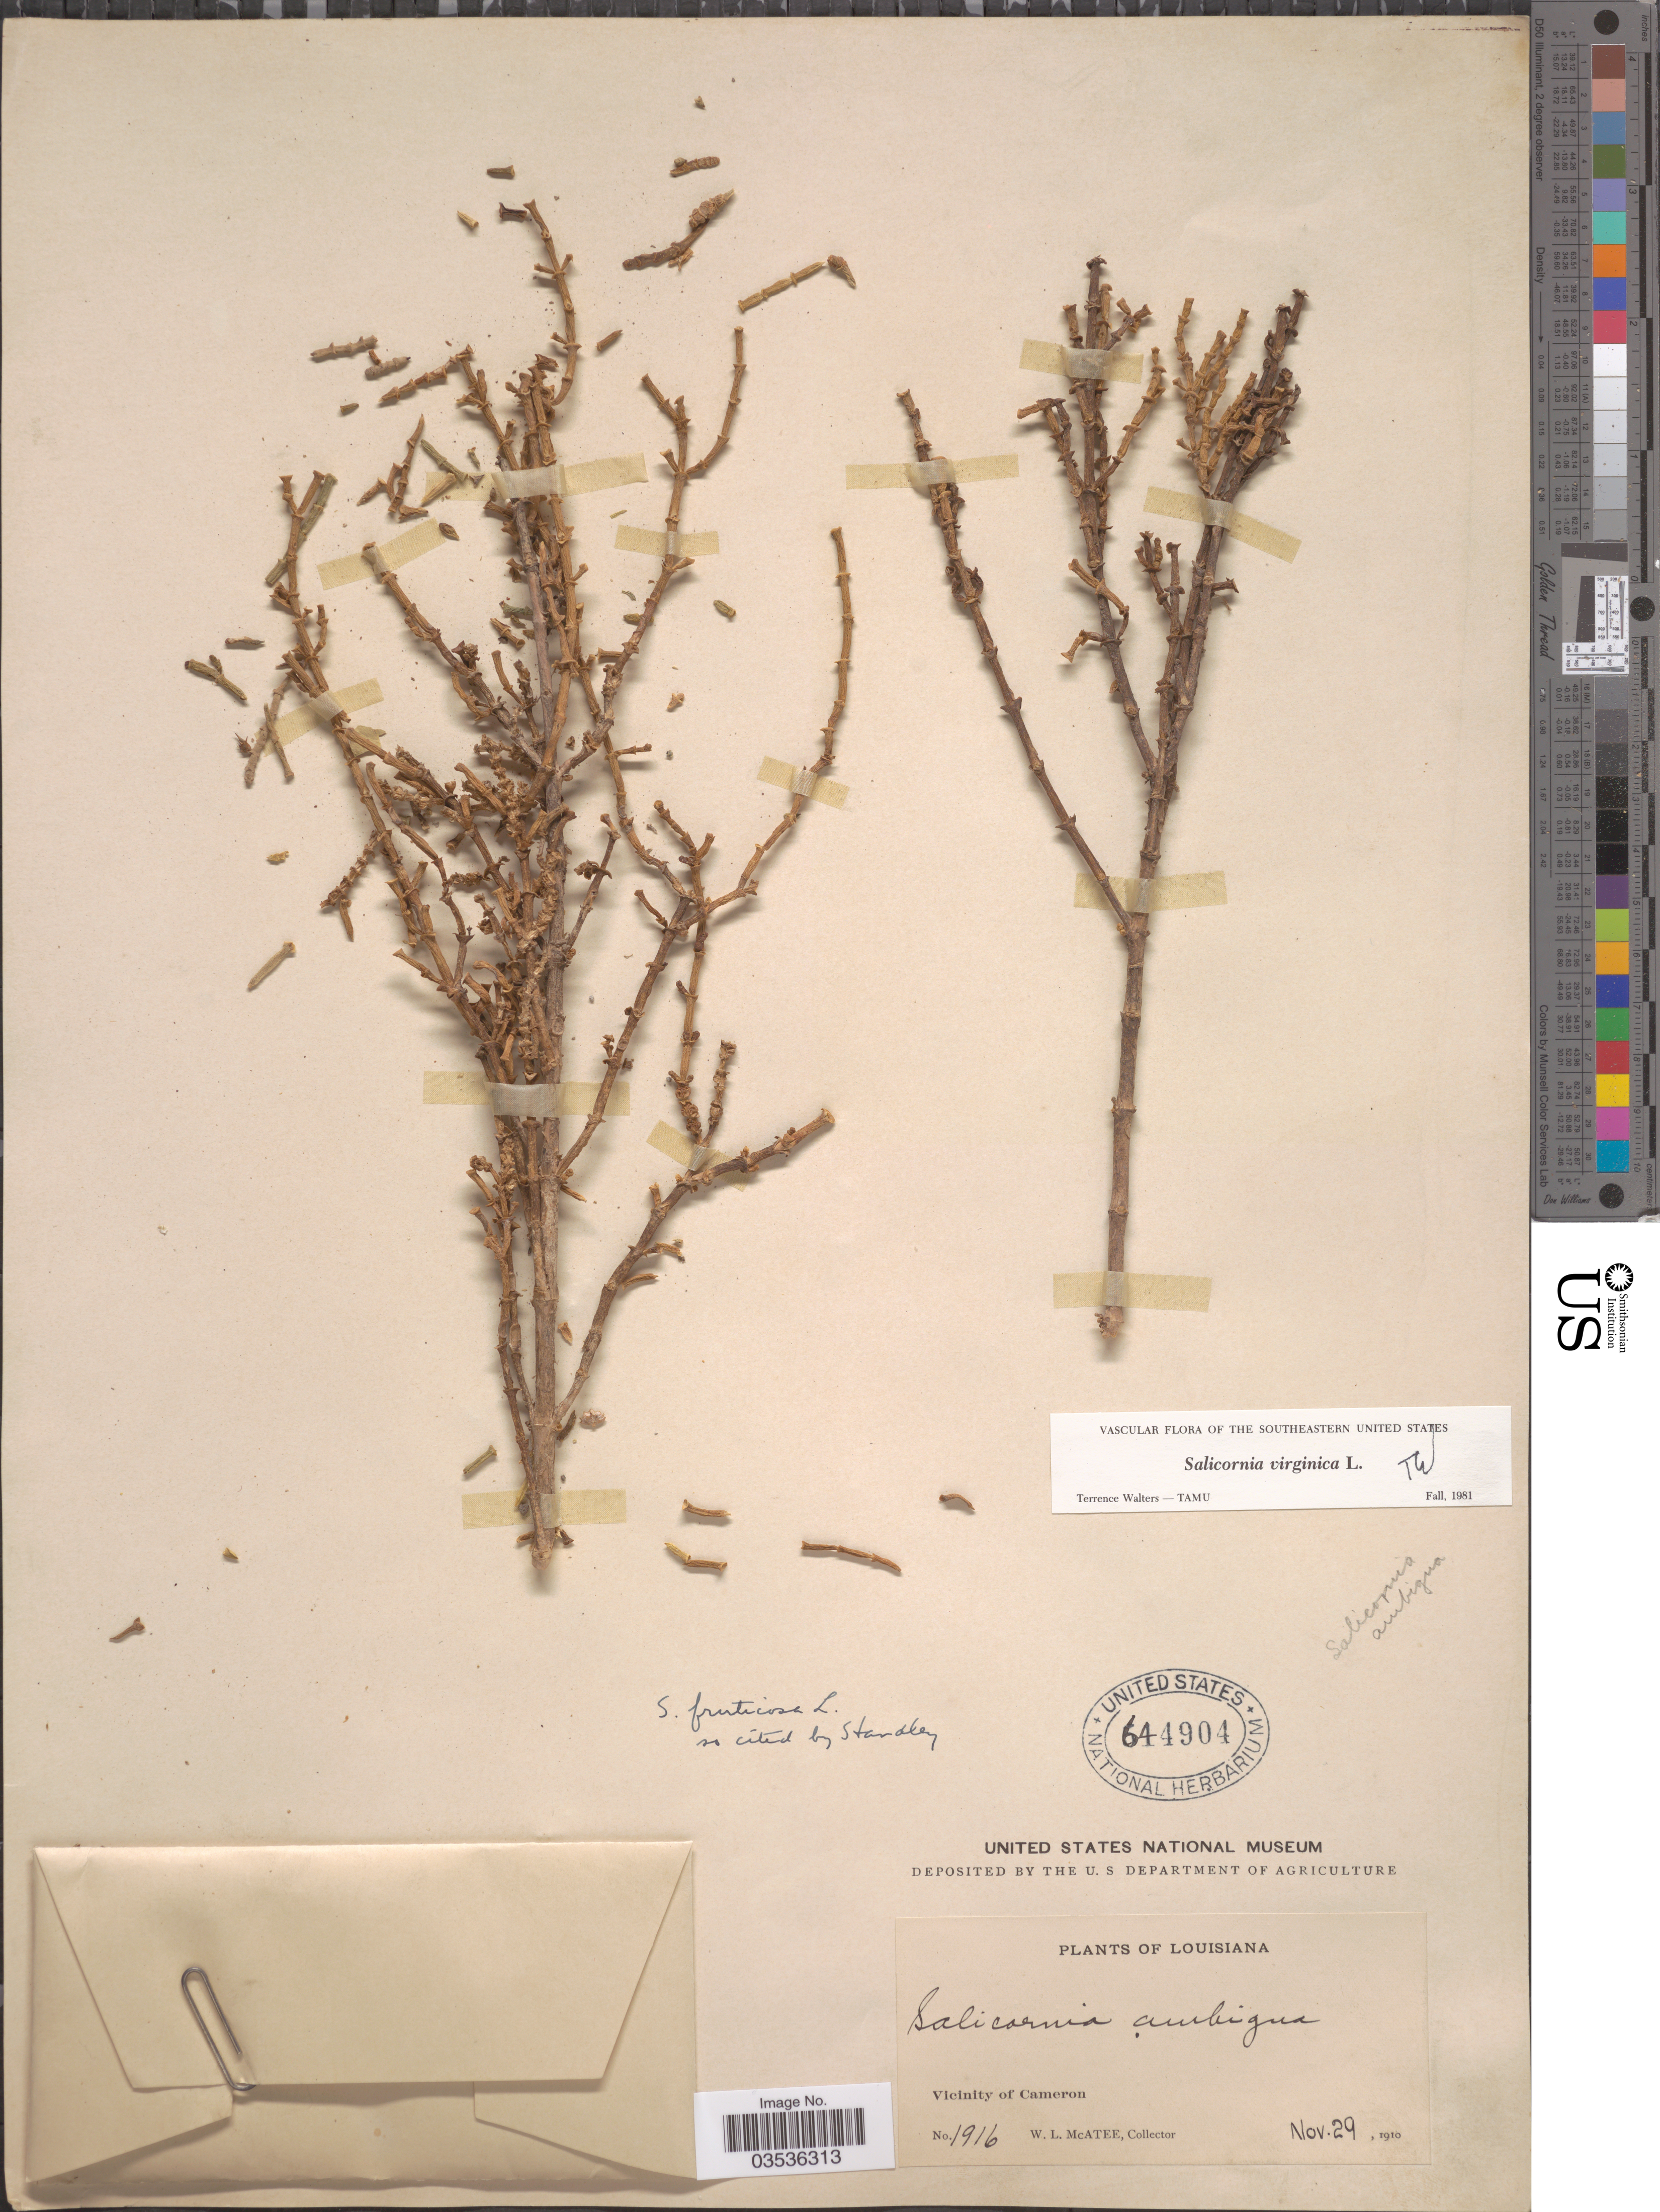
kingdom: Plantae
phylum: Tracheophyta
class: Magnoliopsida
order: Caryophyllales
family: Amaranthaceae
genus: Salicornia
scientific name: Salicornia utahensis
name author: Tidestr.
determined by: Strong, Mark T., (BOT), Smithsonian Institution - National Museum of Natural History (UNITED STATES)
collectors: W. McAtee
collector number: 1916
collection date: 1910-11-29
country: United States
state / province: Louisiana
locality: Vicinity of Cameron.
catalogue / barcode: US 644904